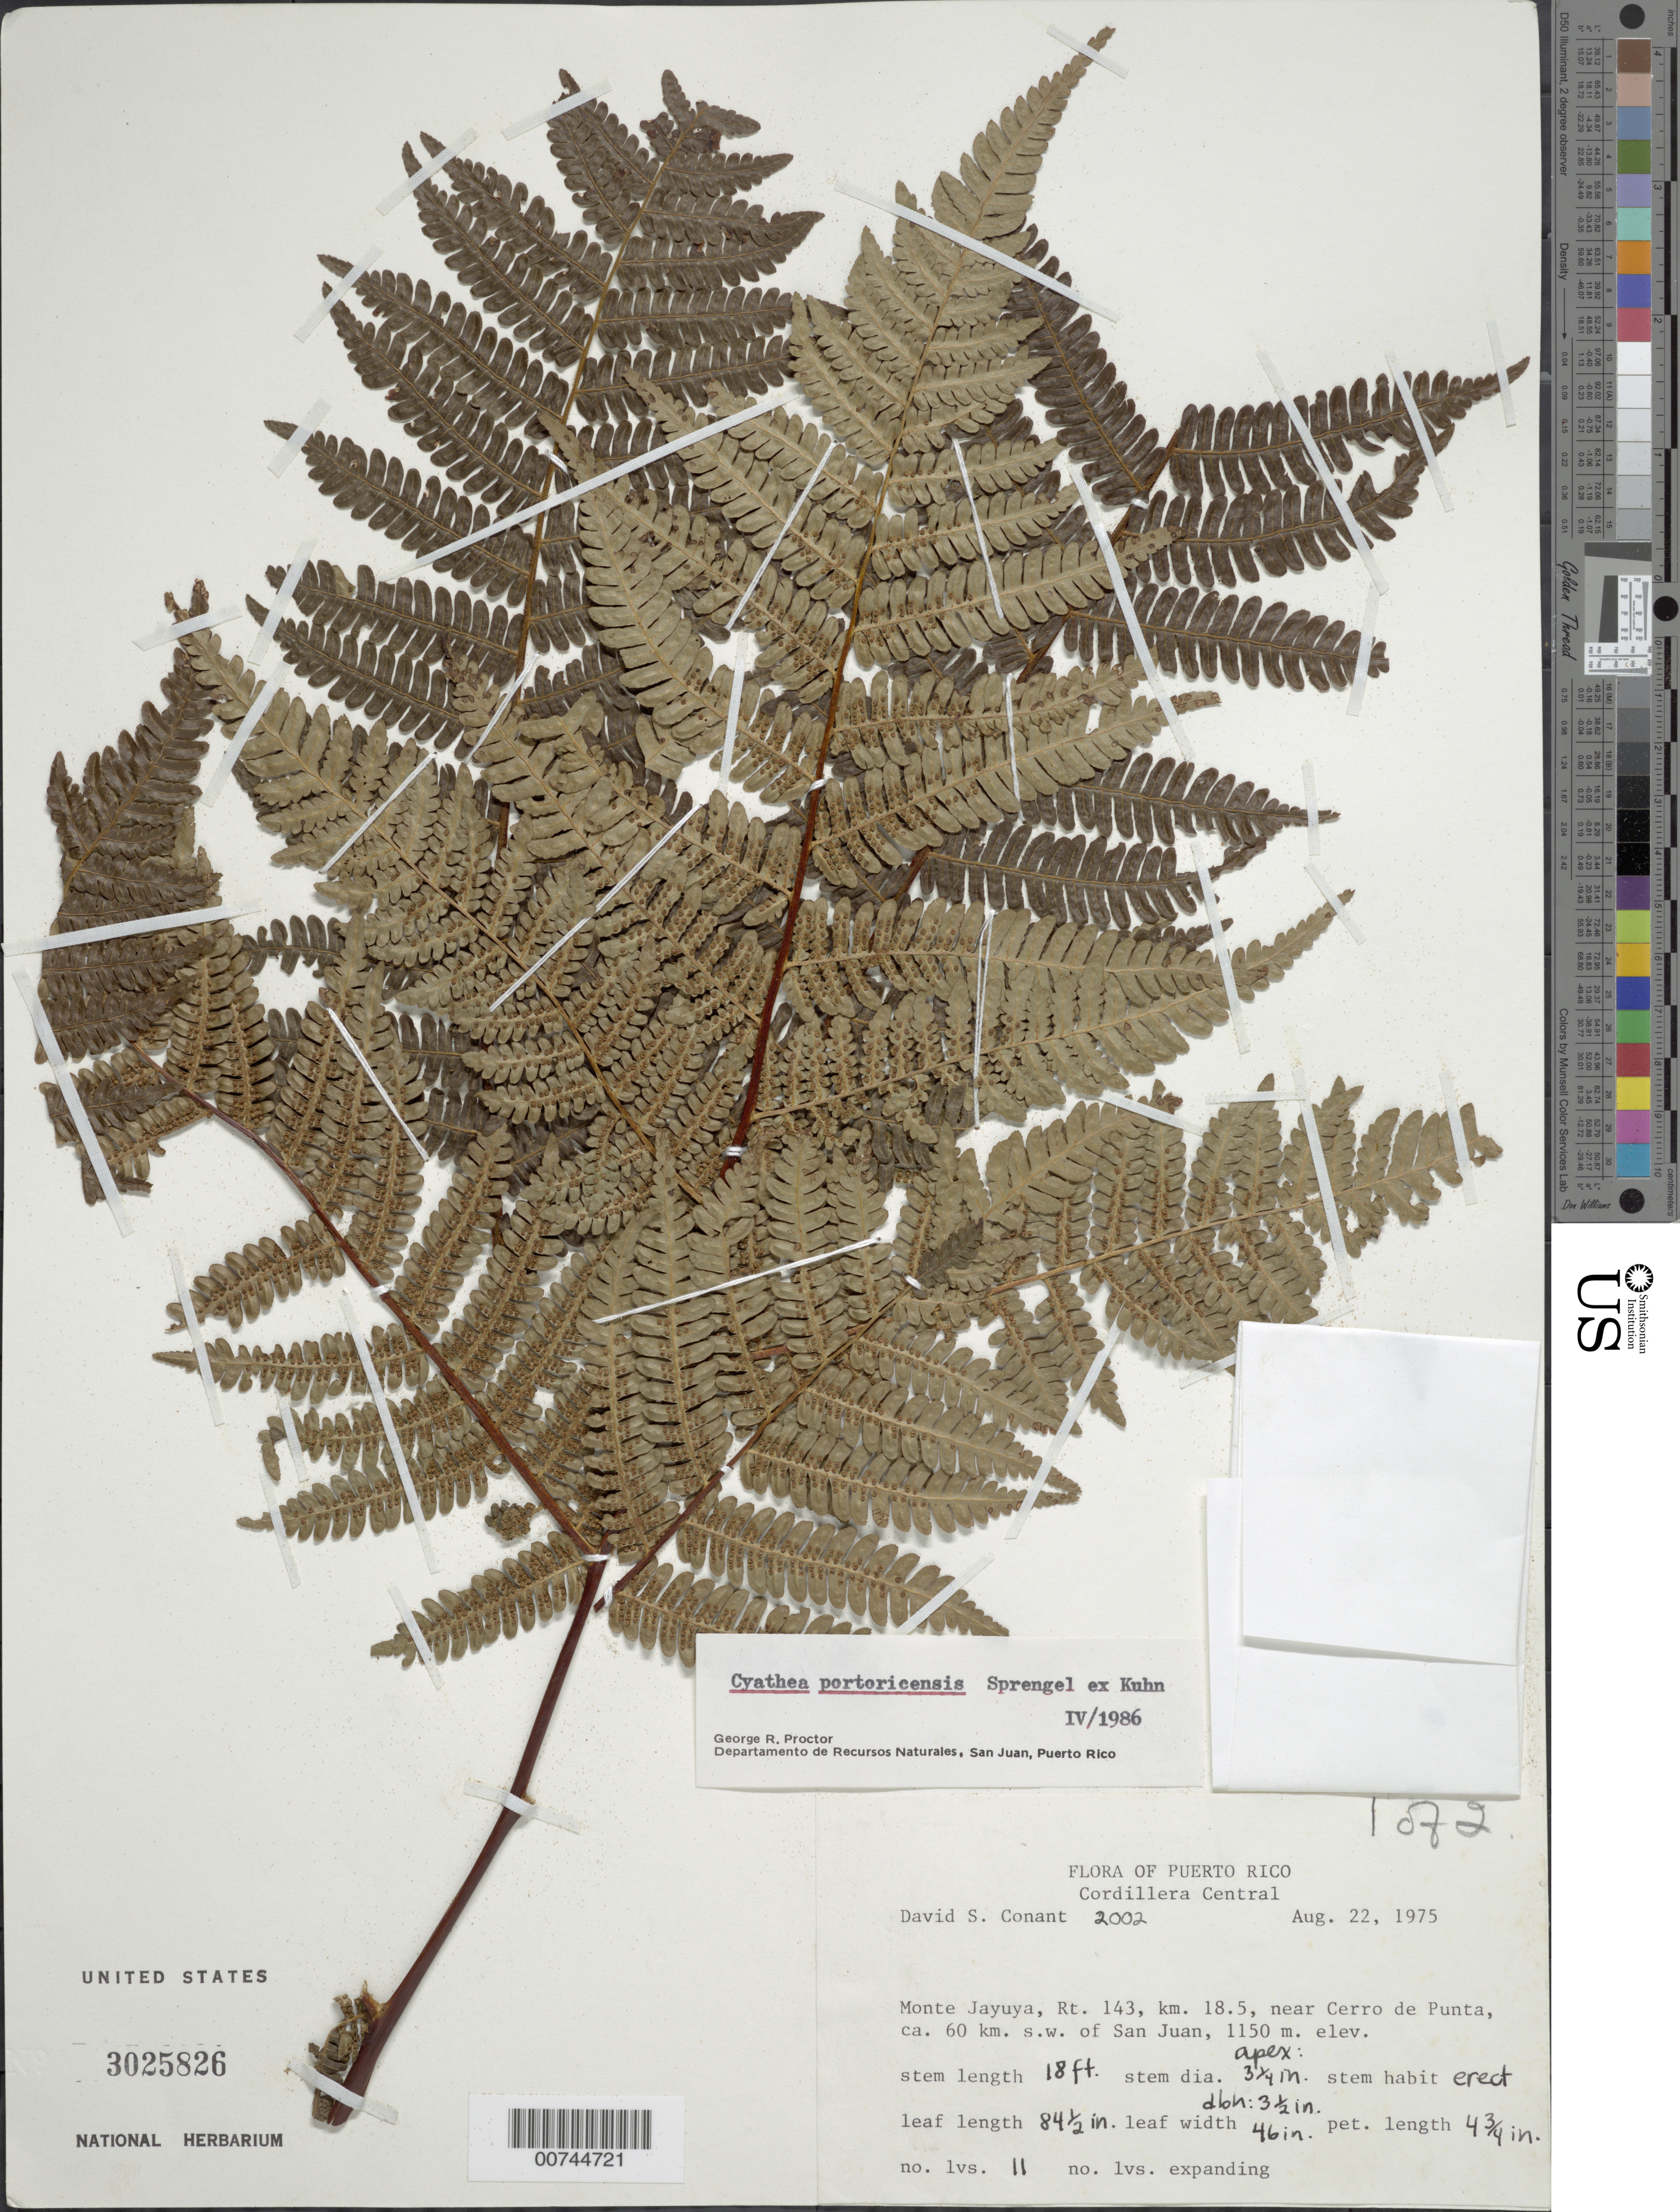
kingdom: Plantae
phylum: Tracheophyta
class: Polypodiopsida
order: Cyatheales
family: Cyatheaceae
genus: Alsophila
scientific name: Alsophila portoricensis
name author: (Spreng. ex Kuhn) D.S. Conant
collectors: D. S. Conant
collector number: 2002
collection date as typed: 22 Aug 1975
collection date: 1975-08-22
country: Puerto Rico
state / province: Jayuya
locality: Cordillera Central, Monte Jayuya, Rt. 143, km 18.5, near Cerro de Punta, ca. 60 km SW of San Juan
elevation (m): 1150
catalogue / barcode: US 3025826